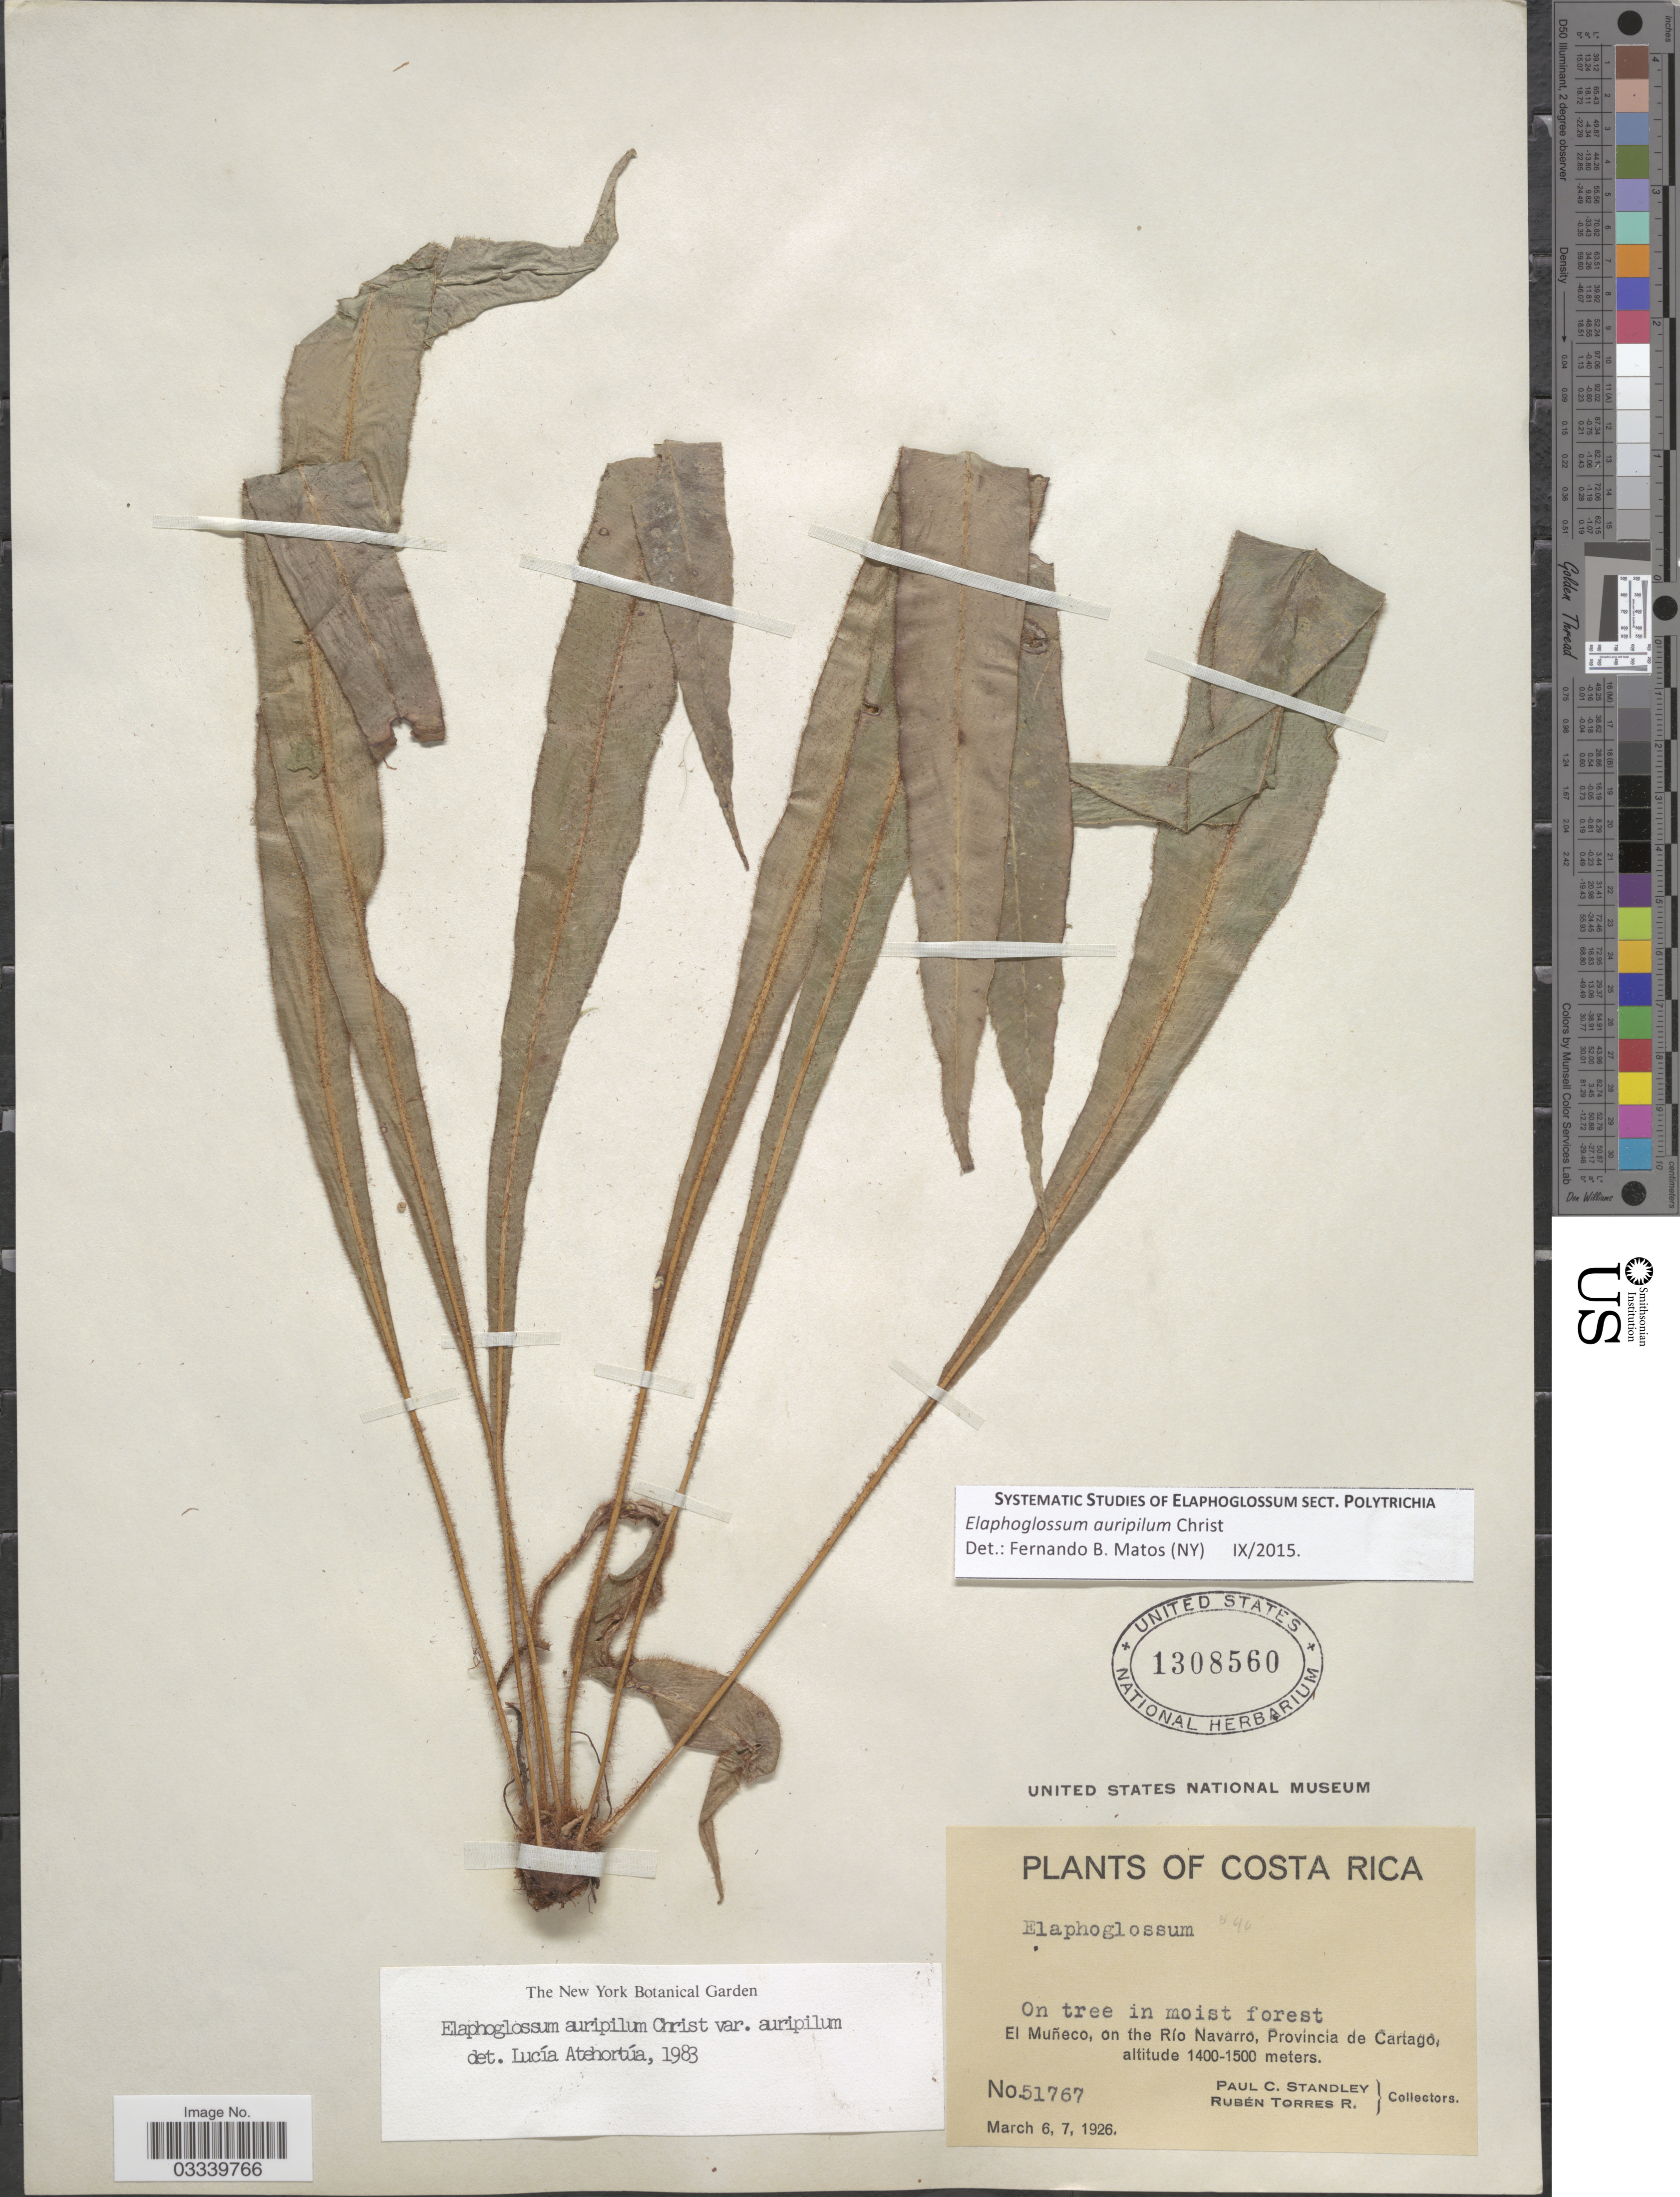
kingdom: Plantae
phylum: Tracheophyta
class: Polypodiopsida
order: Polypodiales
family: Dryopteridaceae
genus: Elaphoglossum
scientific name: Elaphoglossum auripilum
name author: Christ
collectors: P. C. Standley & R. Torres Rojas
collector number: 51767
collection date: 1926-03-06/1926-03-07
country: Costa Rica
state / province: Cartago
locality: El Muñeco, on the Río Navarro.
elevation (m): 1400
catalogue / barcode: US 1308560